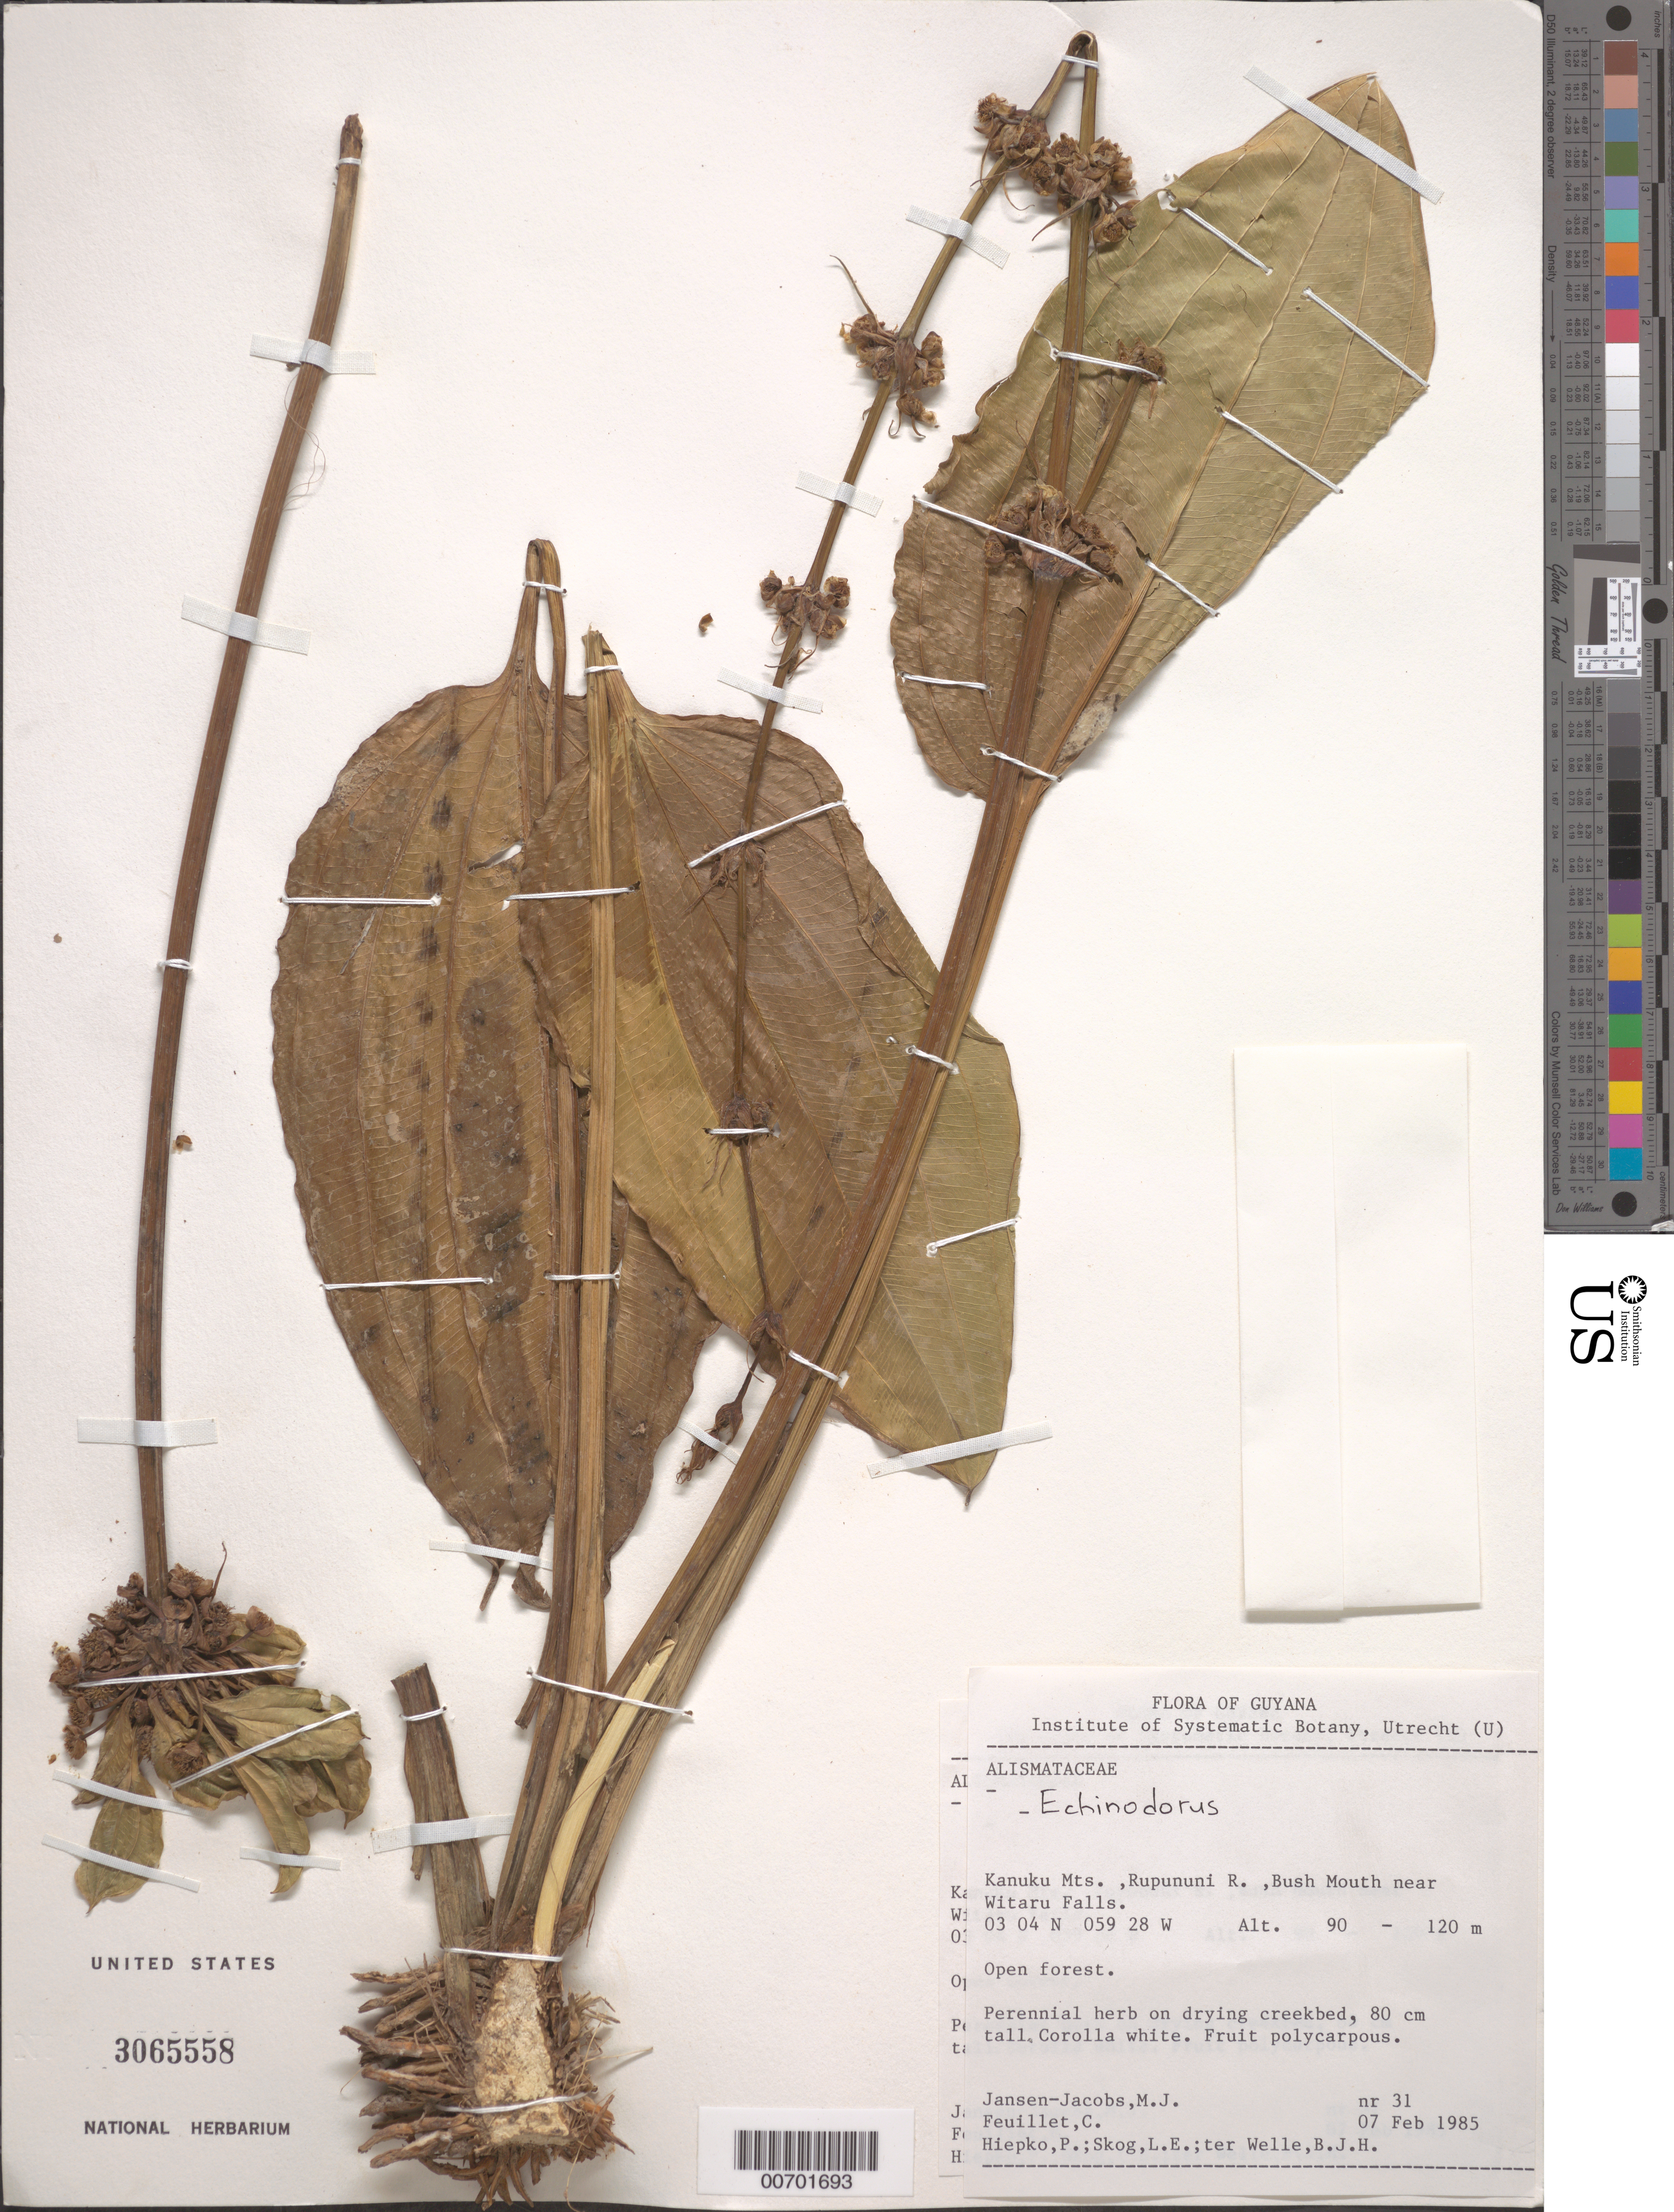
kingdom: Plantae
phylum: Tracheophyta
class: Liliopsida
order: Alismatales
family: Alismataceae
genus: Echinodorus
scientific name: Echinodorus sp.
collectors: M. J. Jansen-Jacobs, C. Feuillet, P. H. Hiepko, L. E. Skog & B. Welle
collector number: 31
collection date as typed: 7-Feb-85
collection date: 1985-02-07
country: Guyana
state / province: U. Takutu-U. Essequibo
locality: Kanuku Mts., Rupununi R., Bush Mouth near Witaru Falls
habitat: On drying creek bed, open forest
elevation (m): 90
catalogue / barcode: US 3065558